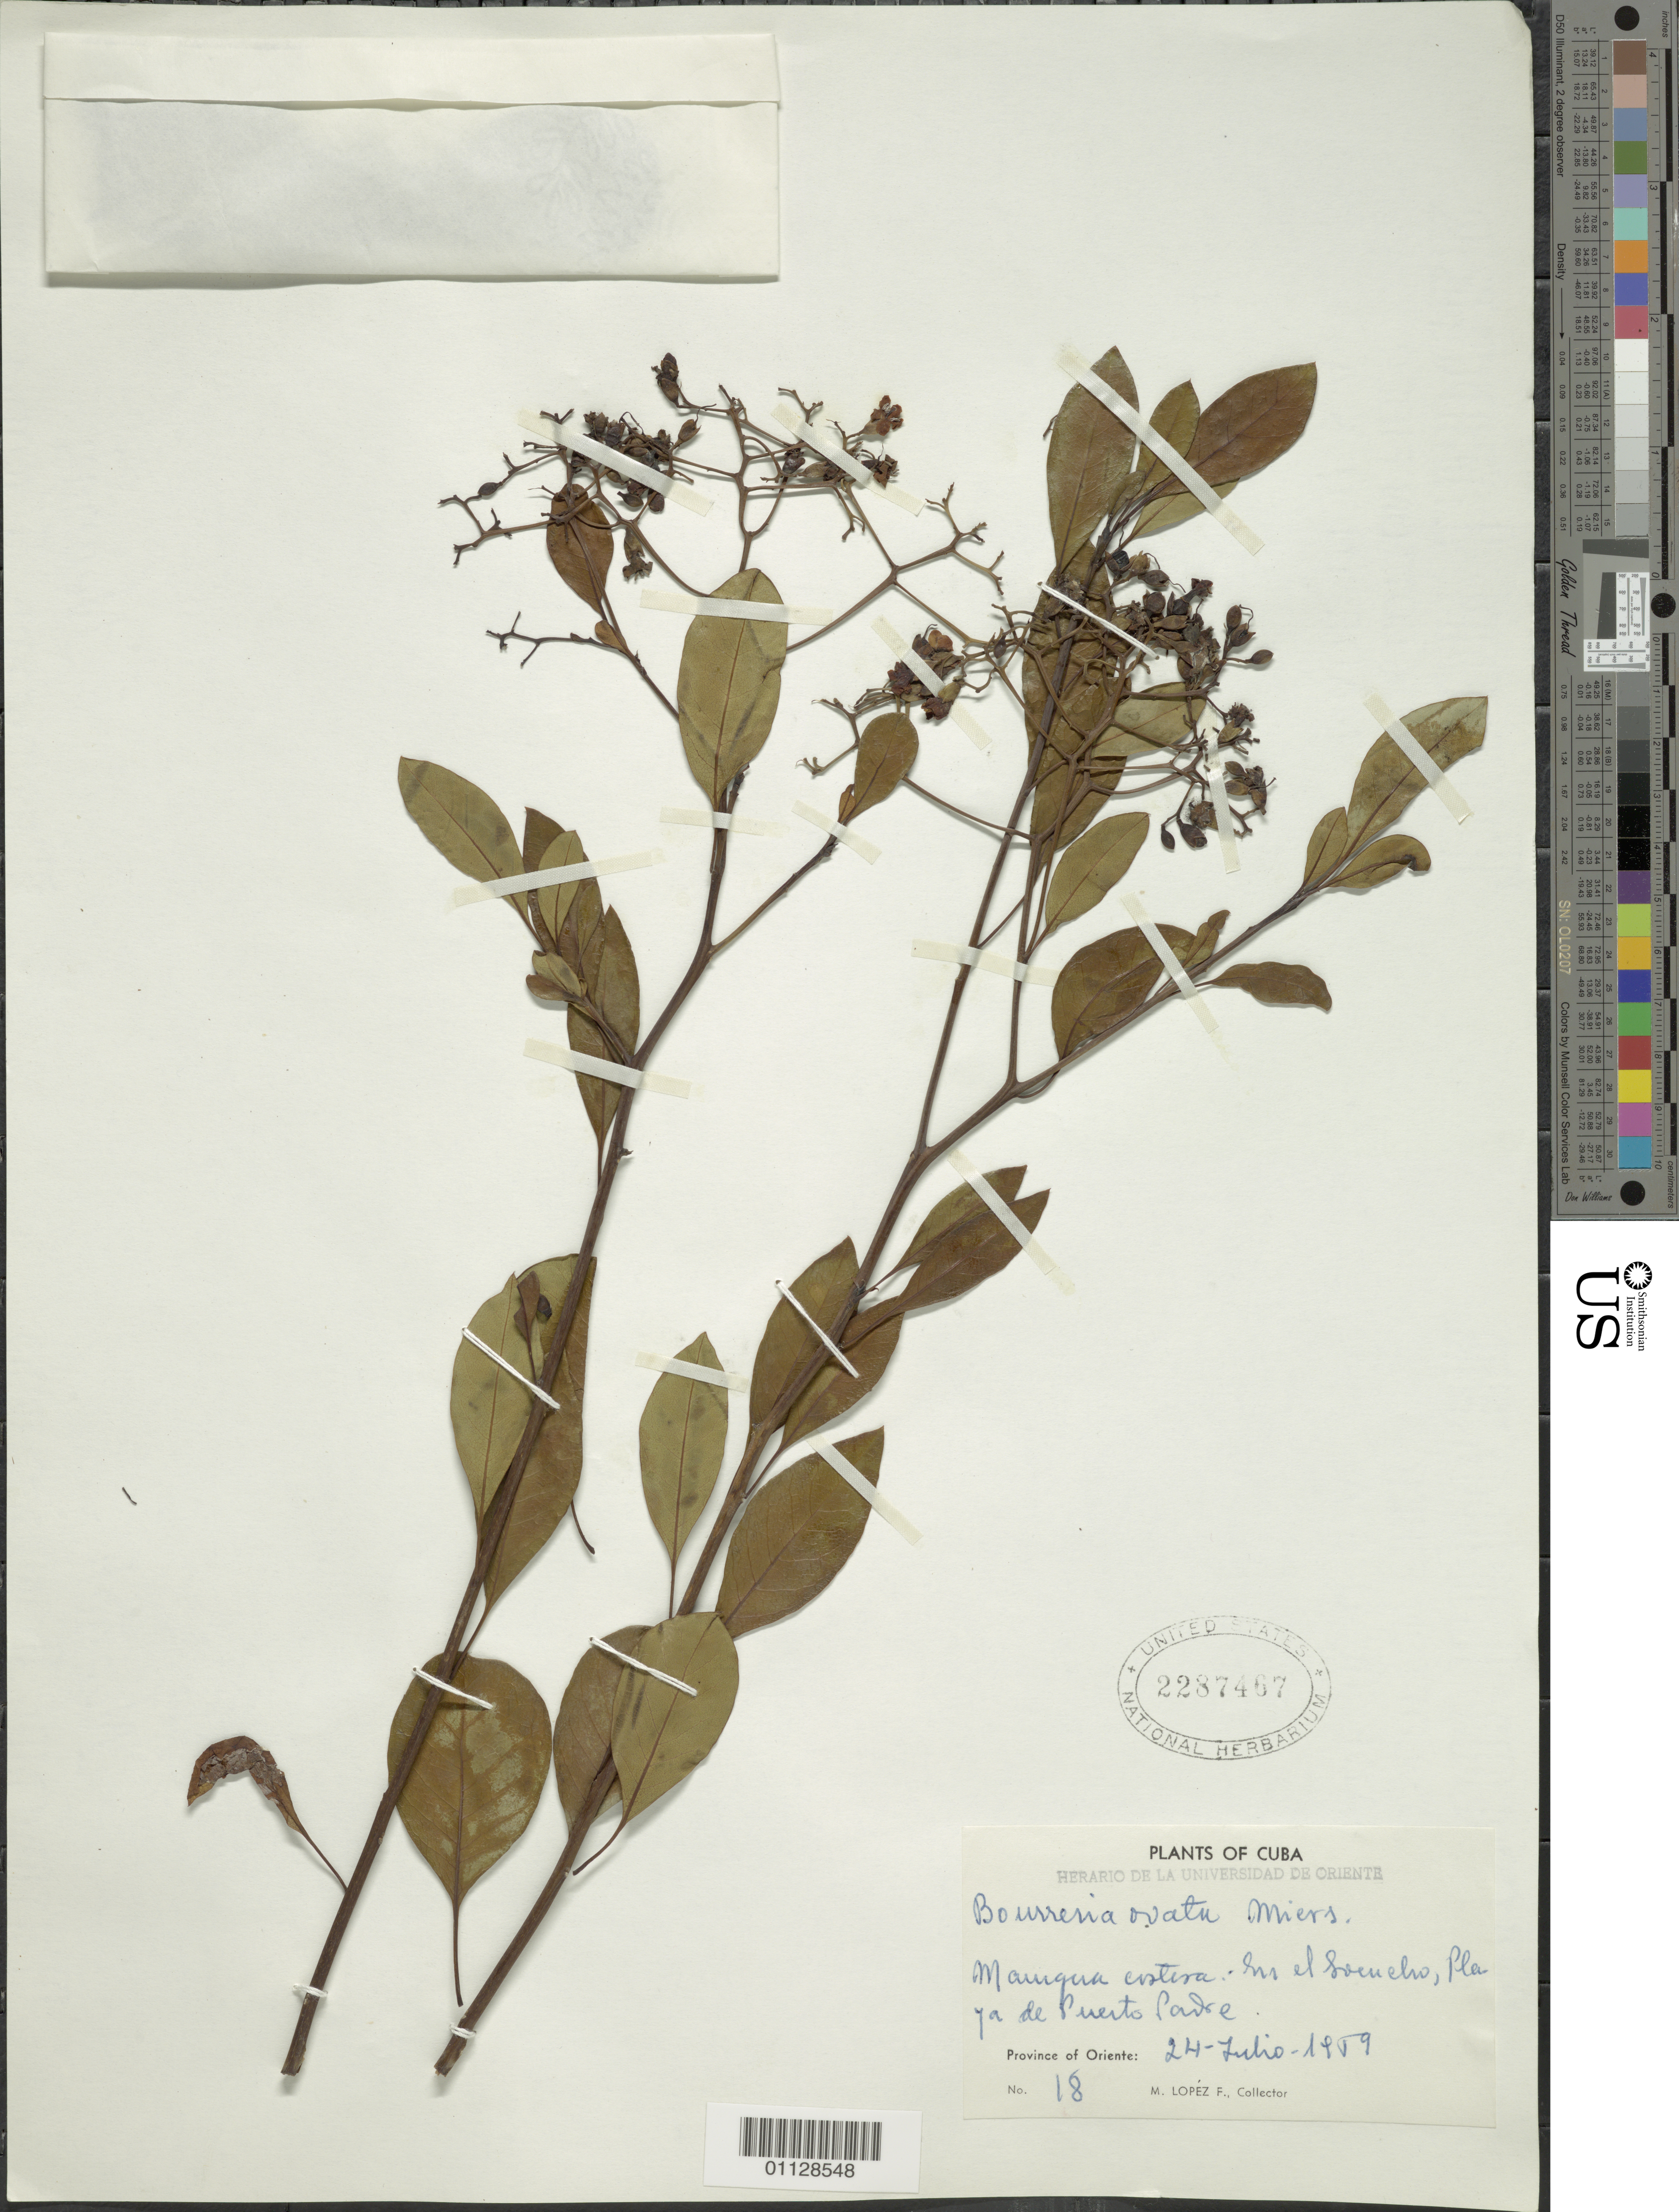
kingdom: Plantae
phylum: Tracheophyta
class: Magnoliopsida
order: Boraginales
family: Ehretiaceae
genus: Bourreria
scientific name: Bourreria ovata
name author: Miers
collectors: M. López Figueiras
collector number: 18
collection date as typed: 24 Jul 1959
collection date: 1959-07-24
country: Cuba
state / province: Las Tunas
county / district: Puerto Padre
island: Cuba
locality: Manigua costera, el Socucho, Playa de Puerto Padre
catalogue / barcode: US 2287467